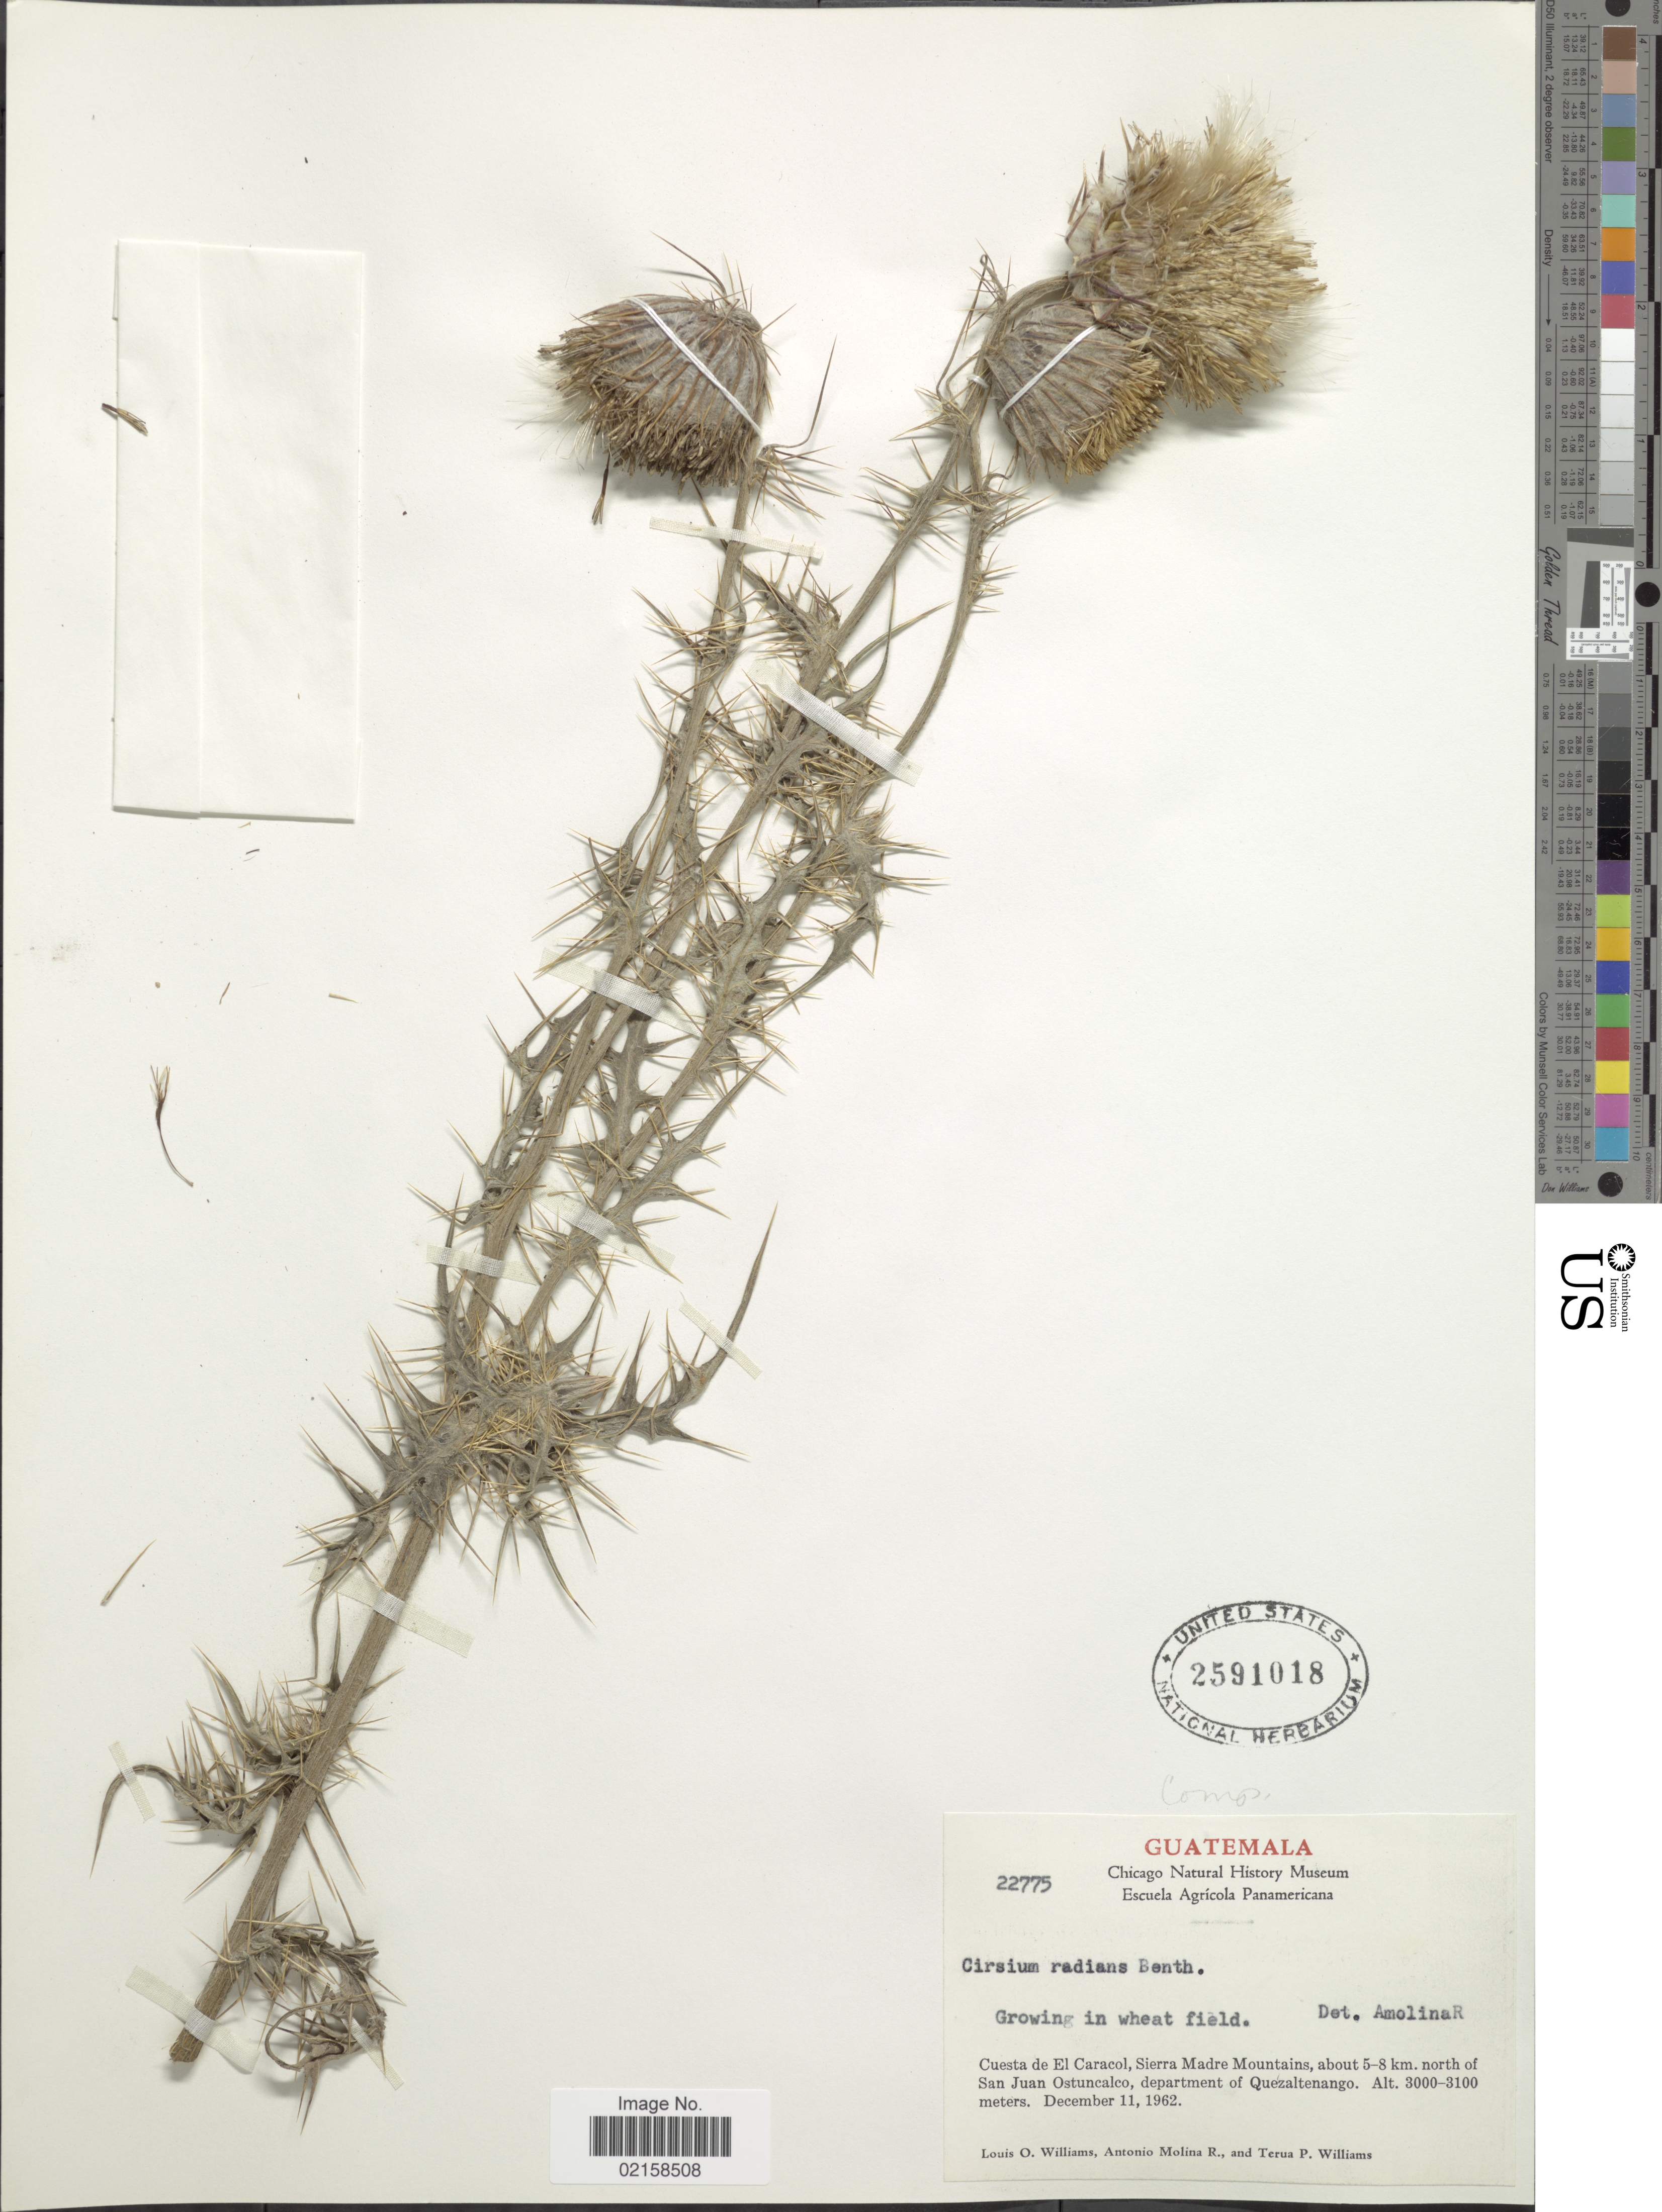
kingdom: Plantae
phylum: Tracheophyta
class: Magnoliopsida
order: Asterales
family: Asteraceae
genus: Cirsium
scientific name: Cirsium radians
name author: Benth.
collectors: L. O. Williams, A. Molina R. & T. P. Williams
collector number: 22775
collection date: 1962-12-11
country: Guatemala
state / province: Quetzaltenango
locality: Growing in wheat field, Cuesta de El Caracol, Sierra Madre Mountains, about 5-8 km. north of San Juan Ostuncalco.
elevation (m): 3000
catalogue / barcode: US 2591018